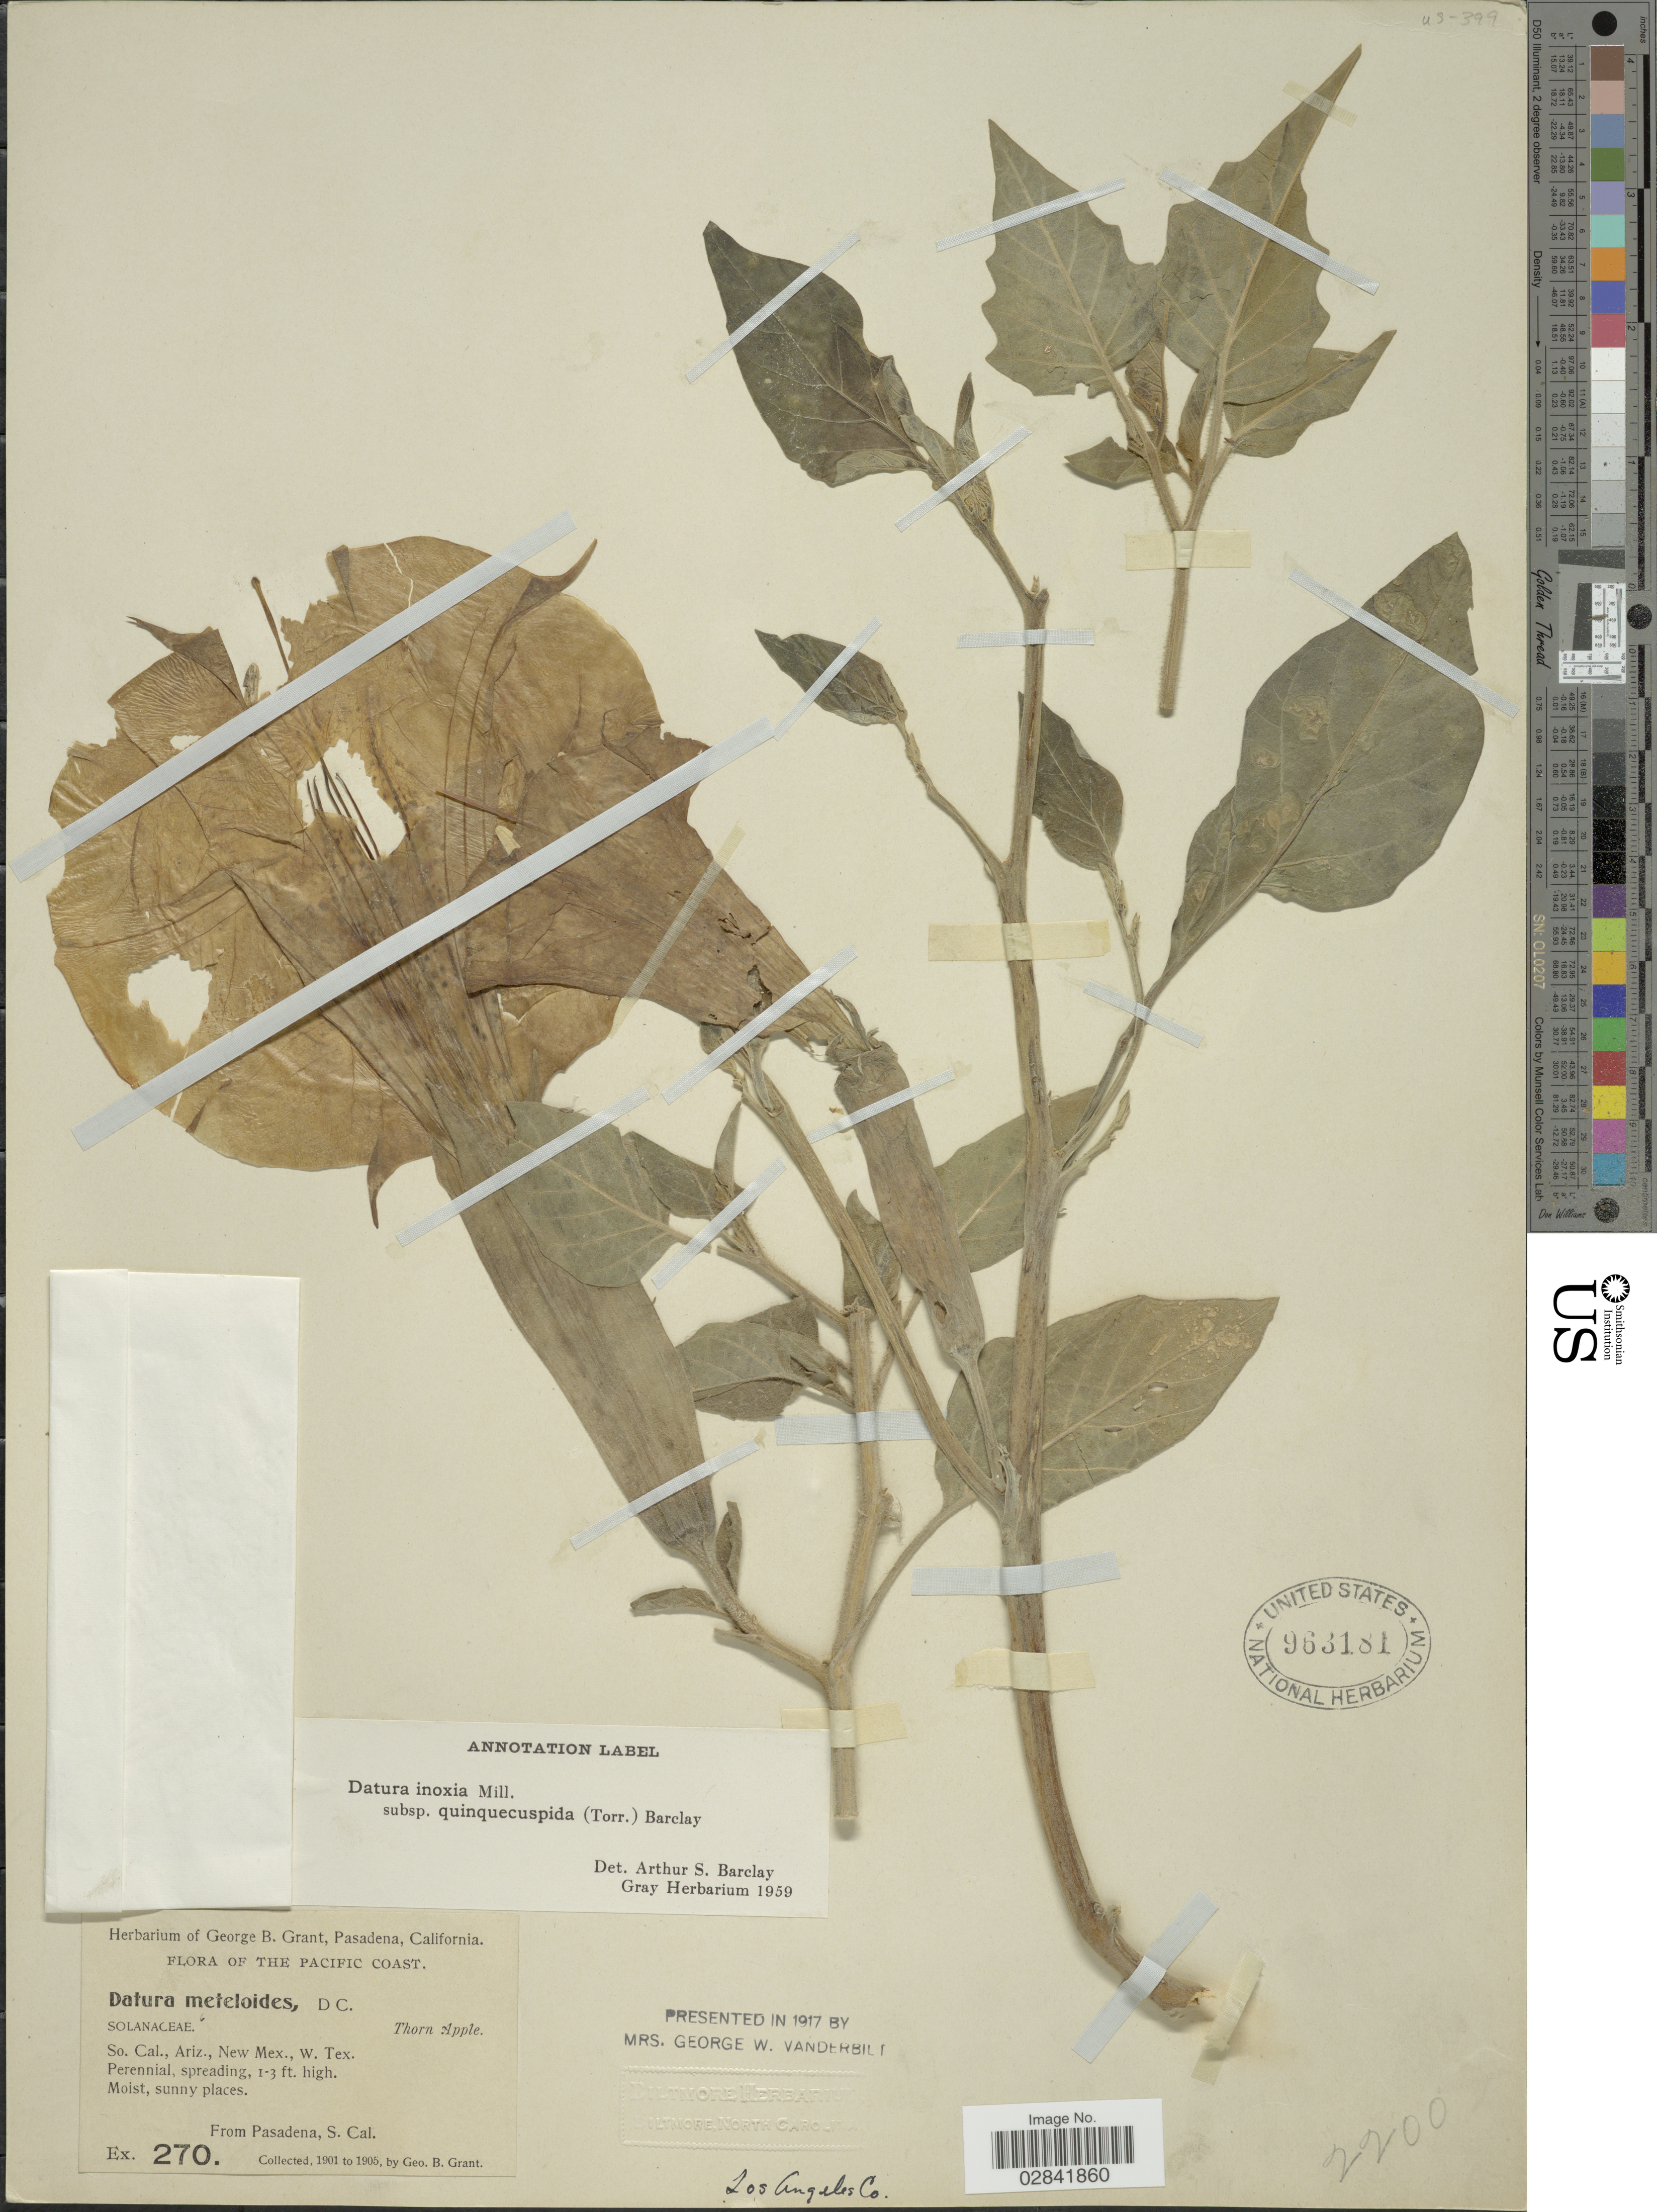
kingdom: Plantae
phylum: Tracheophyta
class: Magnoliopsida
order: Solanales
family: Solanaceae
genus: Datura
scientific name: Datura innoxia subsp. quinquecuspidata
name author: (Torr.) A.S. Barclay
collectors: G. Grant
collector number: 270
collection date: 1901/1905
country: United States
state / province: California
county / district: Los Angeles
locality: The Pacific Coast. From Pasadena, S. Cal. Los Angeles Co.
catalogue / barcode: US 963181